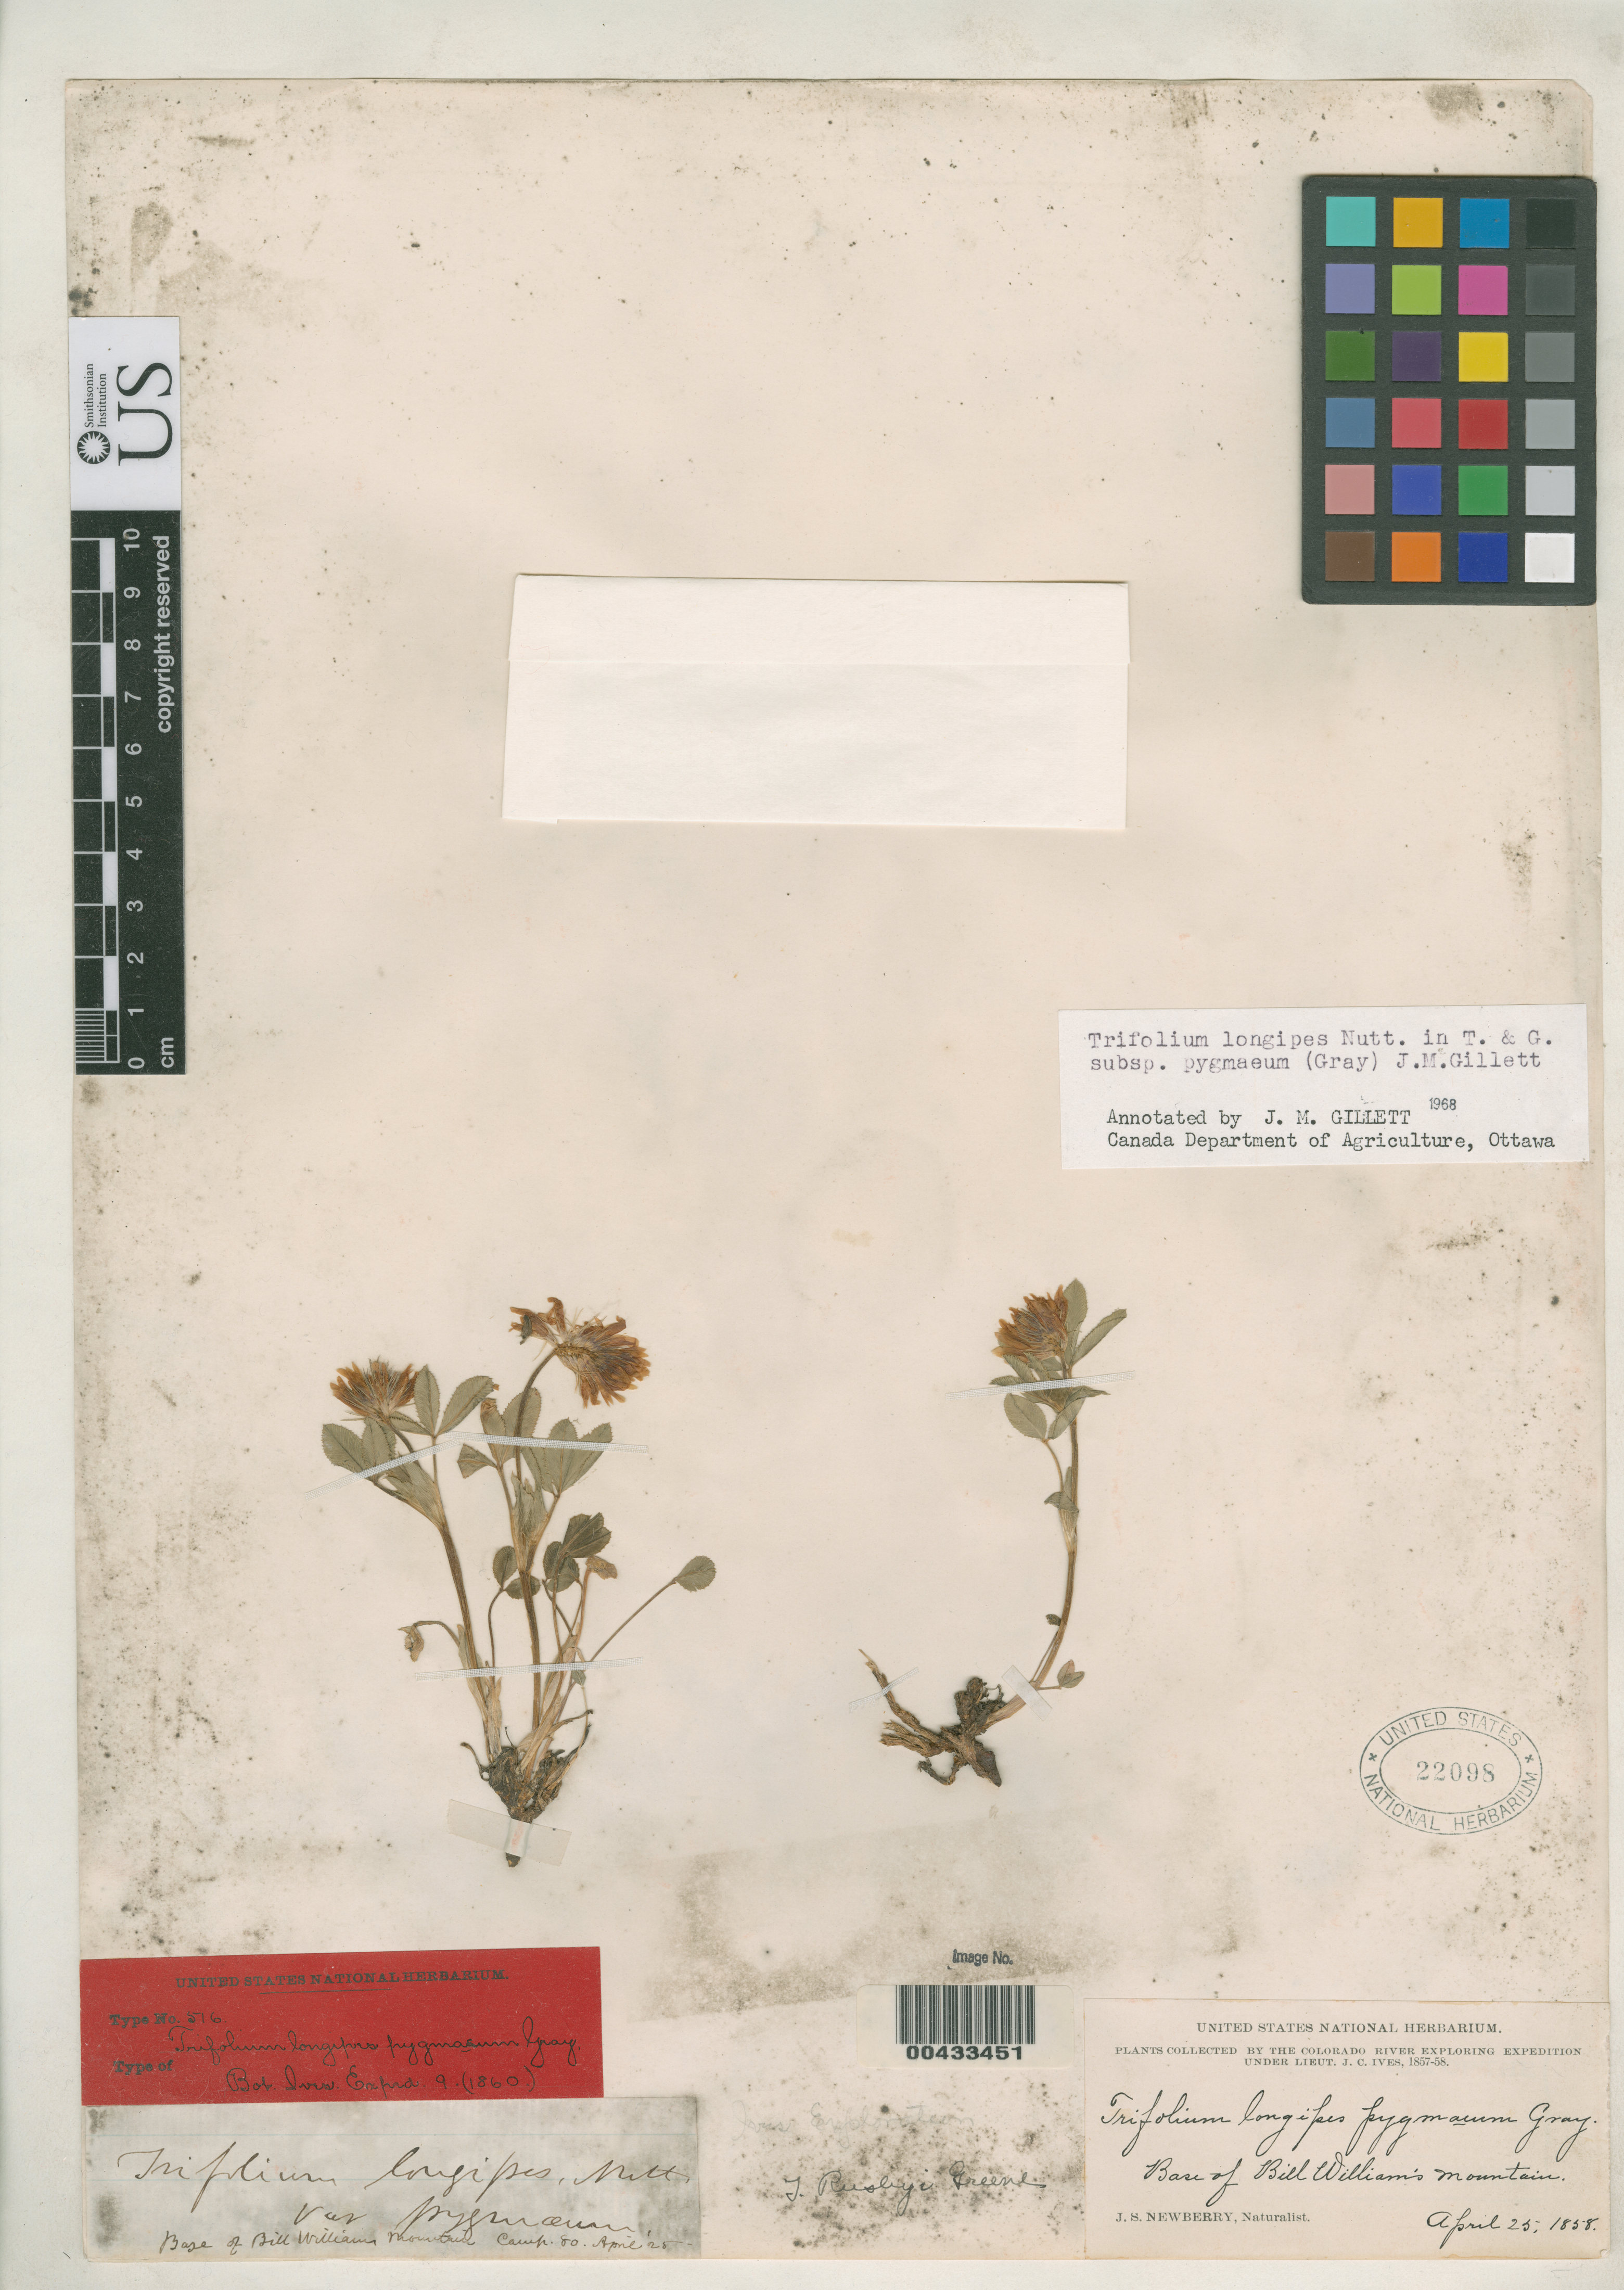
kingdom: Plantae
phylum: Tracheophyta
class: Magnoliopsida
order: Fabales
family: Fabaceae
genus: Trifolium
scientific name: Trifolium longipes var. pygmaeum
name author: A. Gray in Ives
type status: Isotype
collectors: J. S. Newberry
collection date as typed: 25 Apr 1858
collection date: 1858-04-25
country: United States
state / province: Arizona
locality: Base of Bill William's Mountain, Camp 80.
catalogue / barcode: US 22098